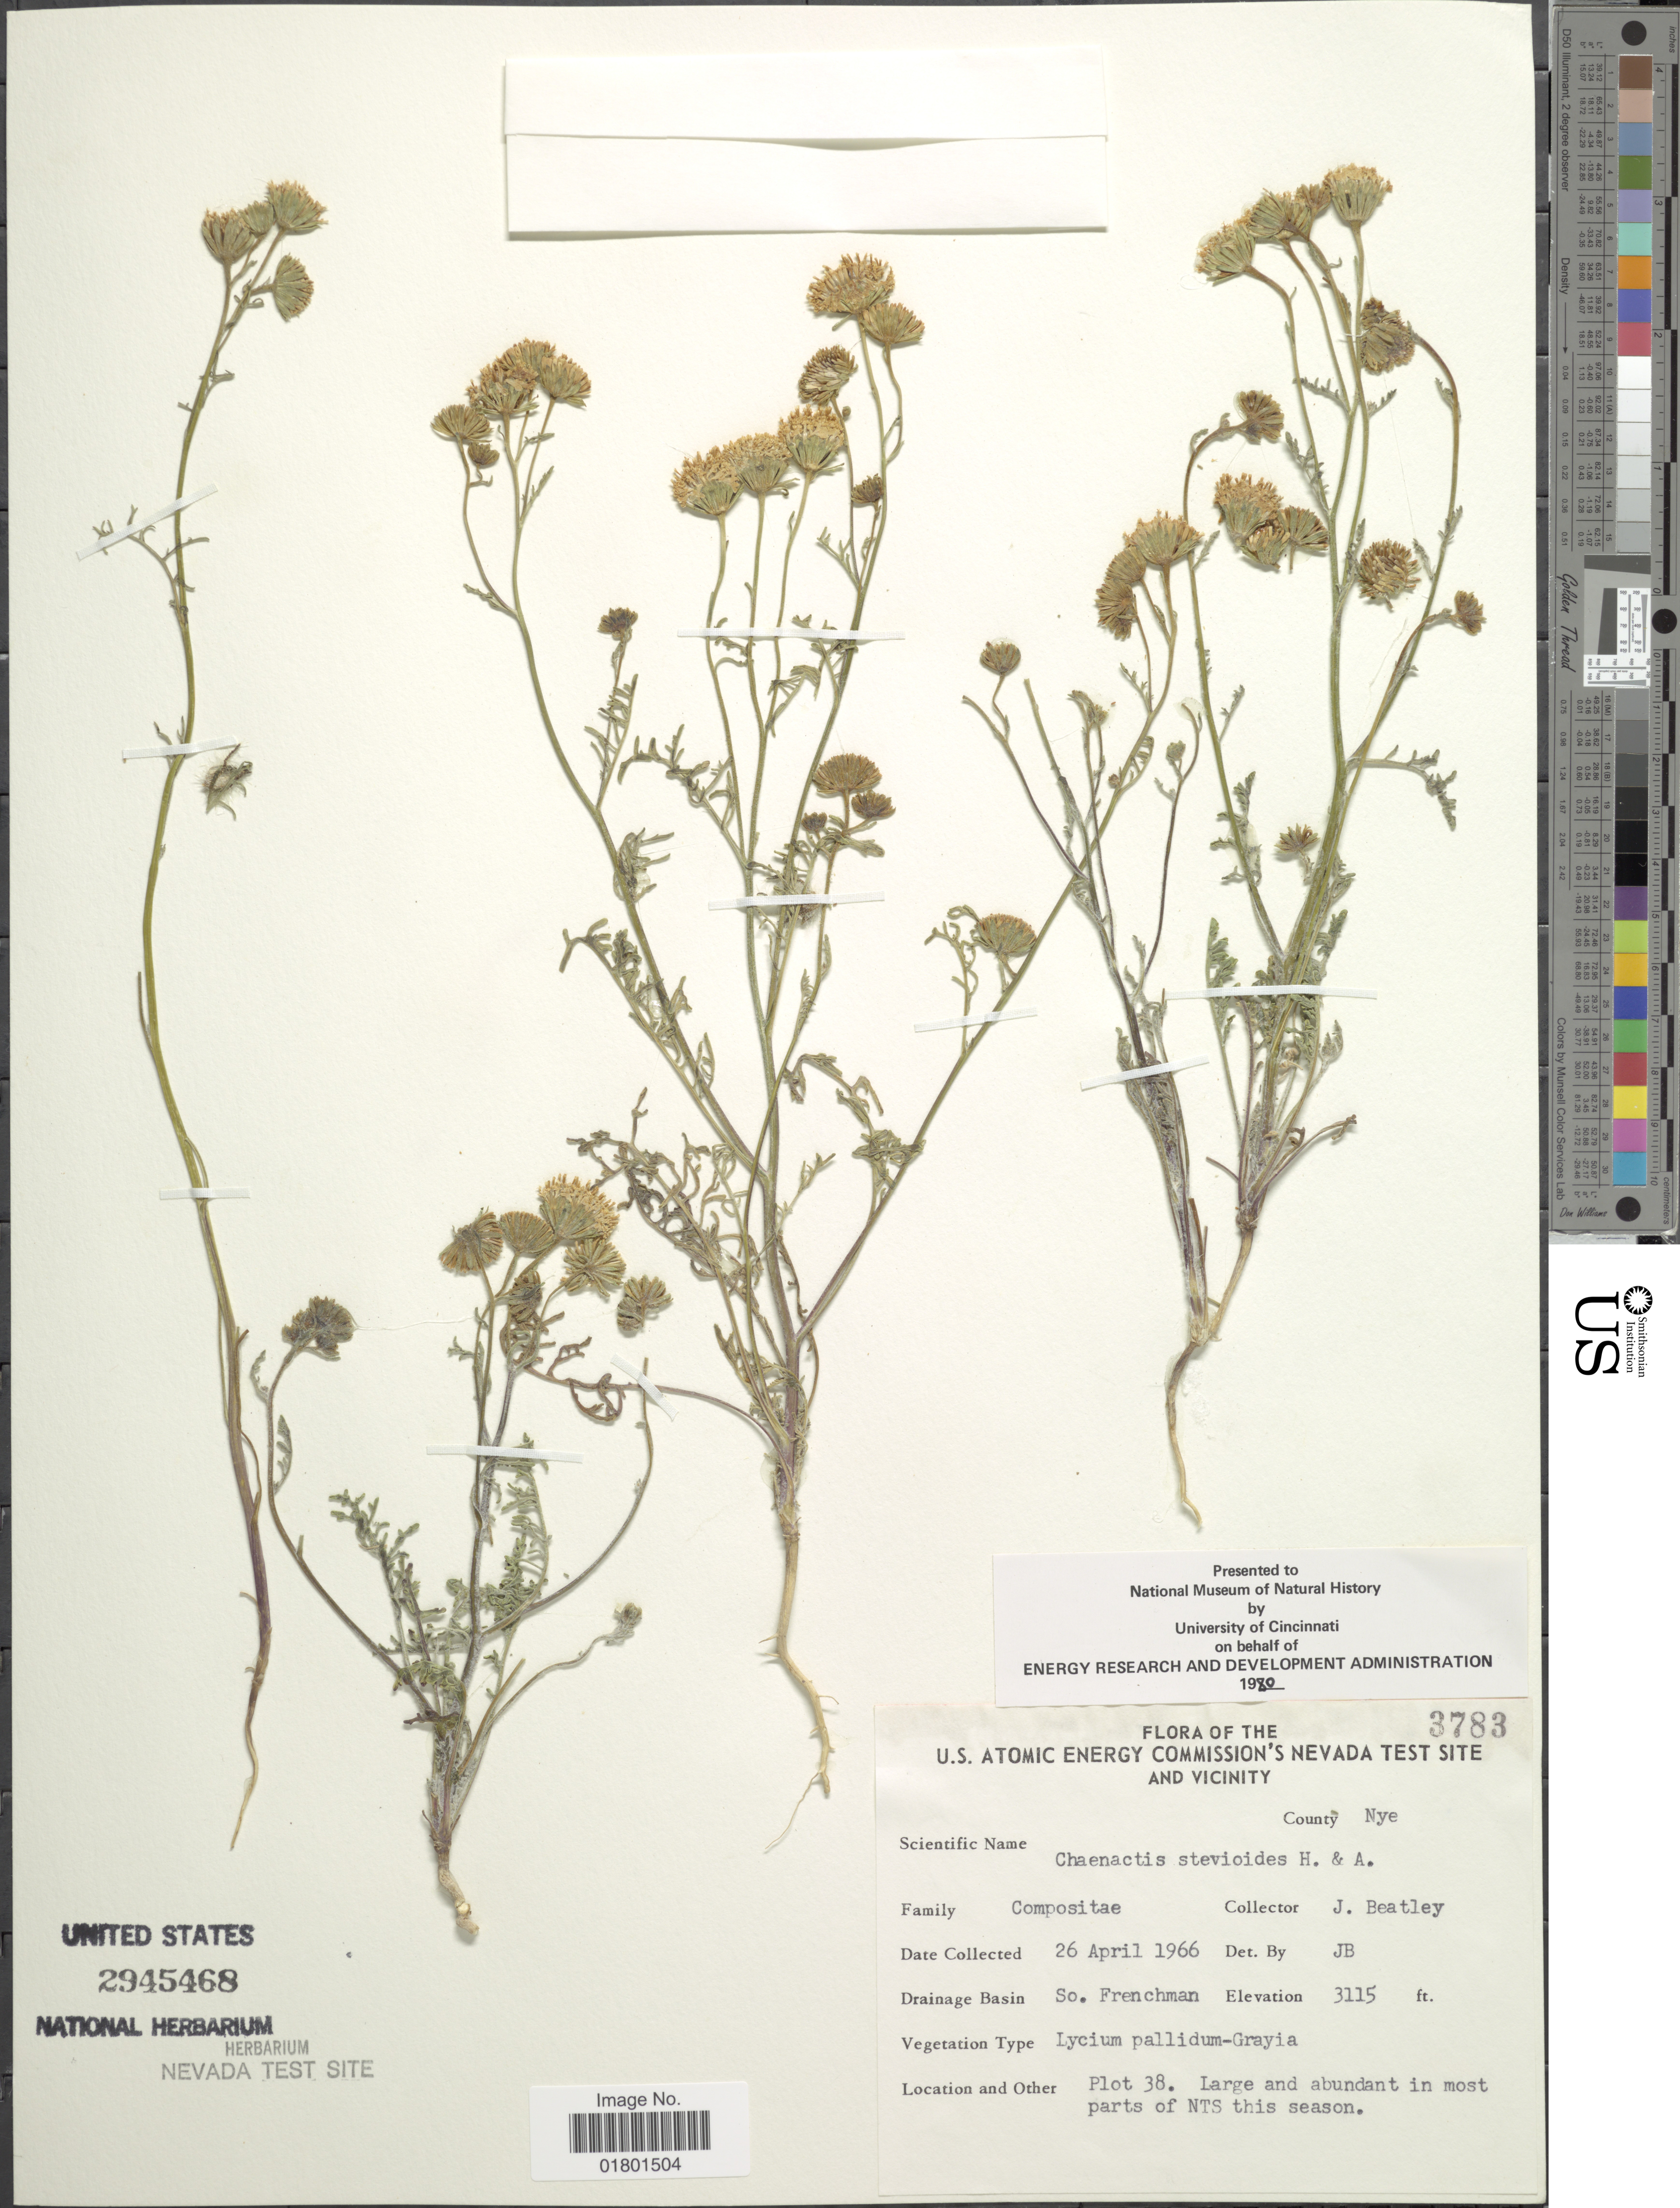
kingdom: Plantae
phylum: Tracheophyta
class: Magnoliopsida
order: Asterales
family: Asteraceae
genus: Chaenactis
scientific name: Chaenactis stevioides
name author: Hook. & Arn.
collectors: J. C. Beatley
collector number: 3783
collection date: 1966-04-26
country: United States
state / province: Nevada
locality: U. S. Atomic Energy Commission's Nevada Test Site and vicinity, County Nye, So. Frenchman, Plot 38, in most parts of NTS this season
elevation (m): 949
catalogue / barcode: US 2945468